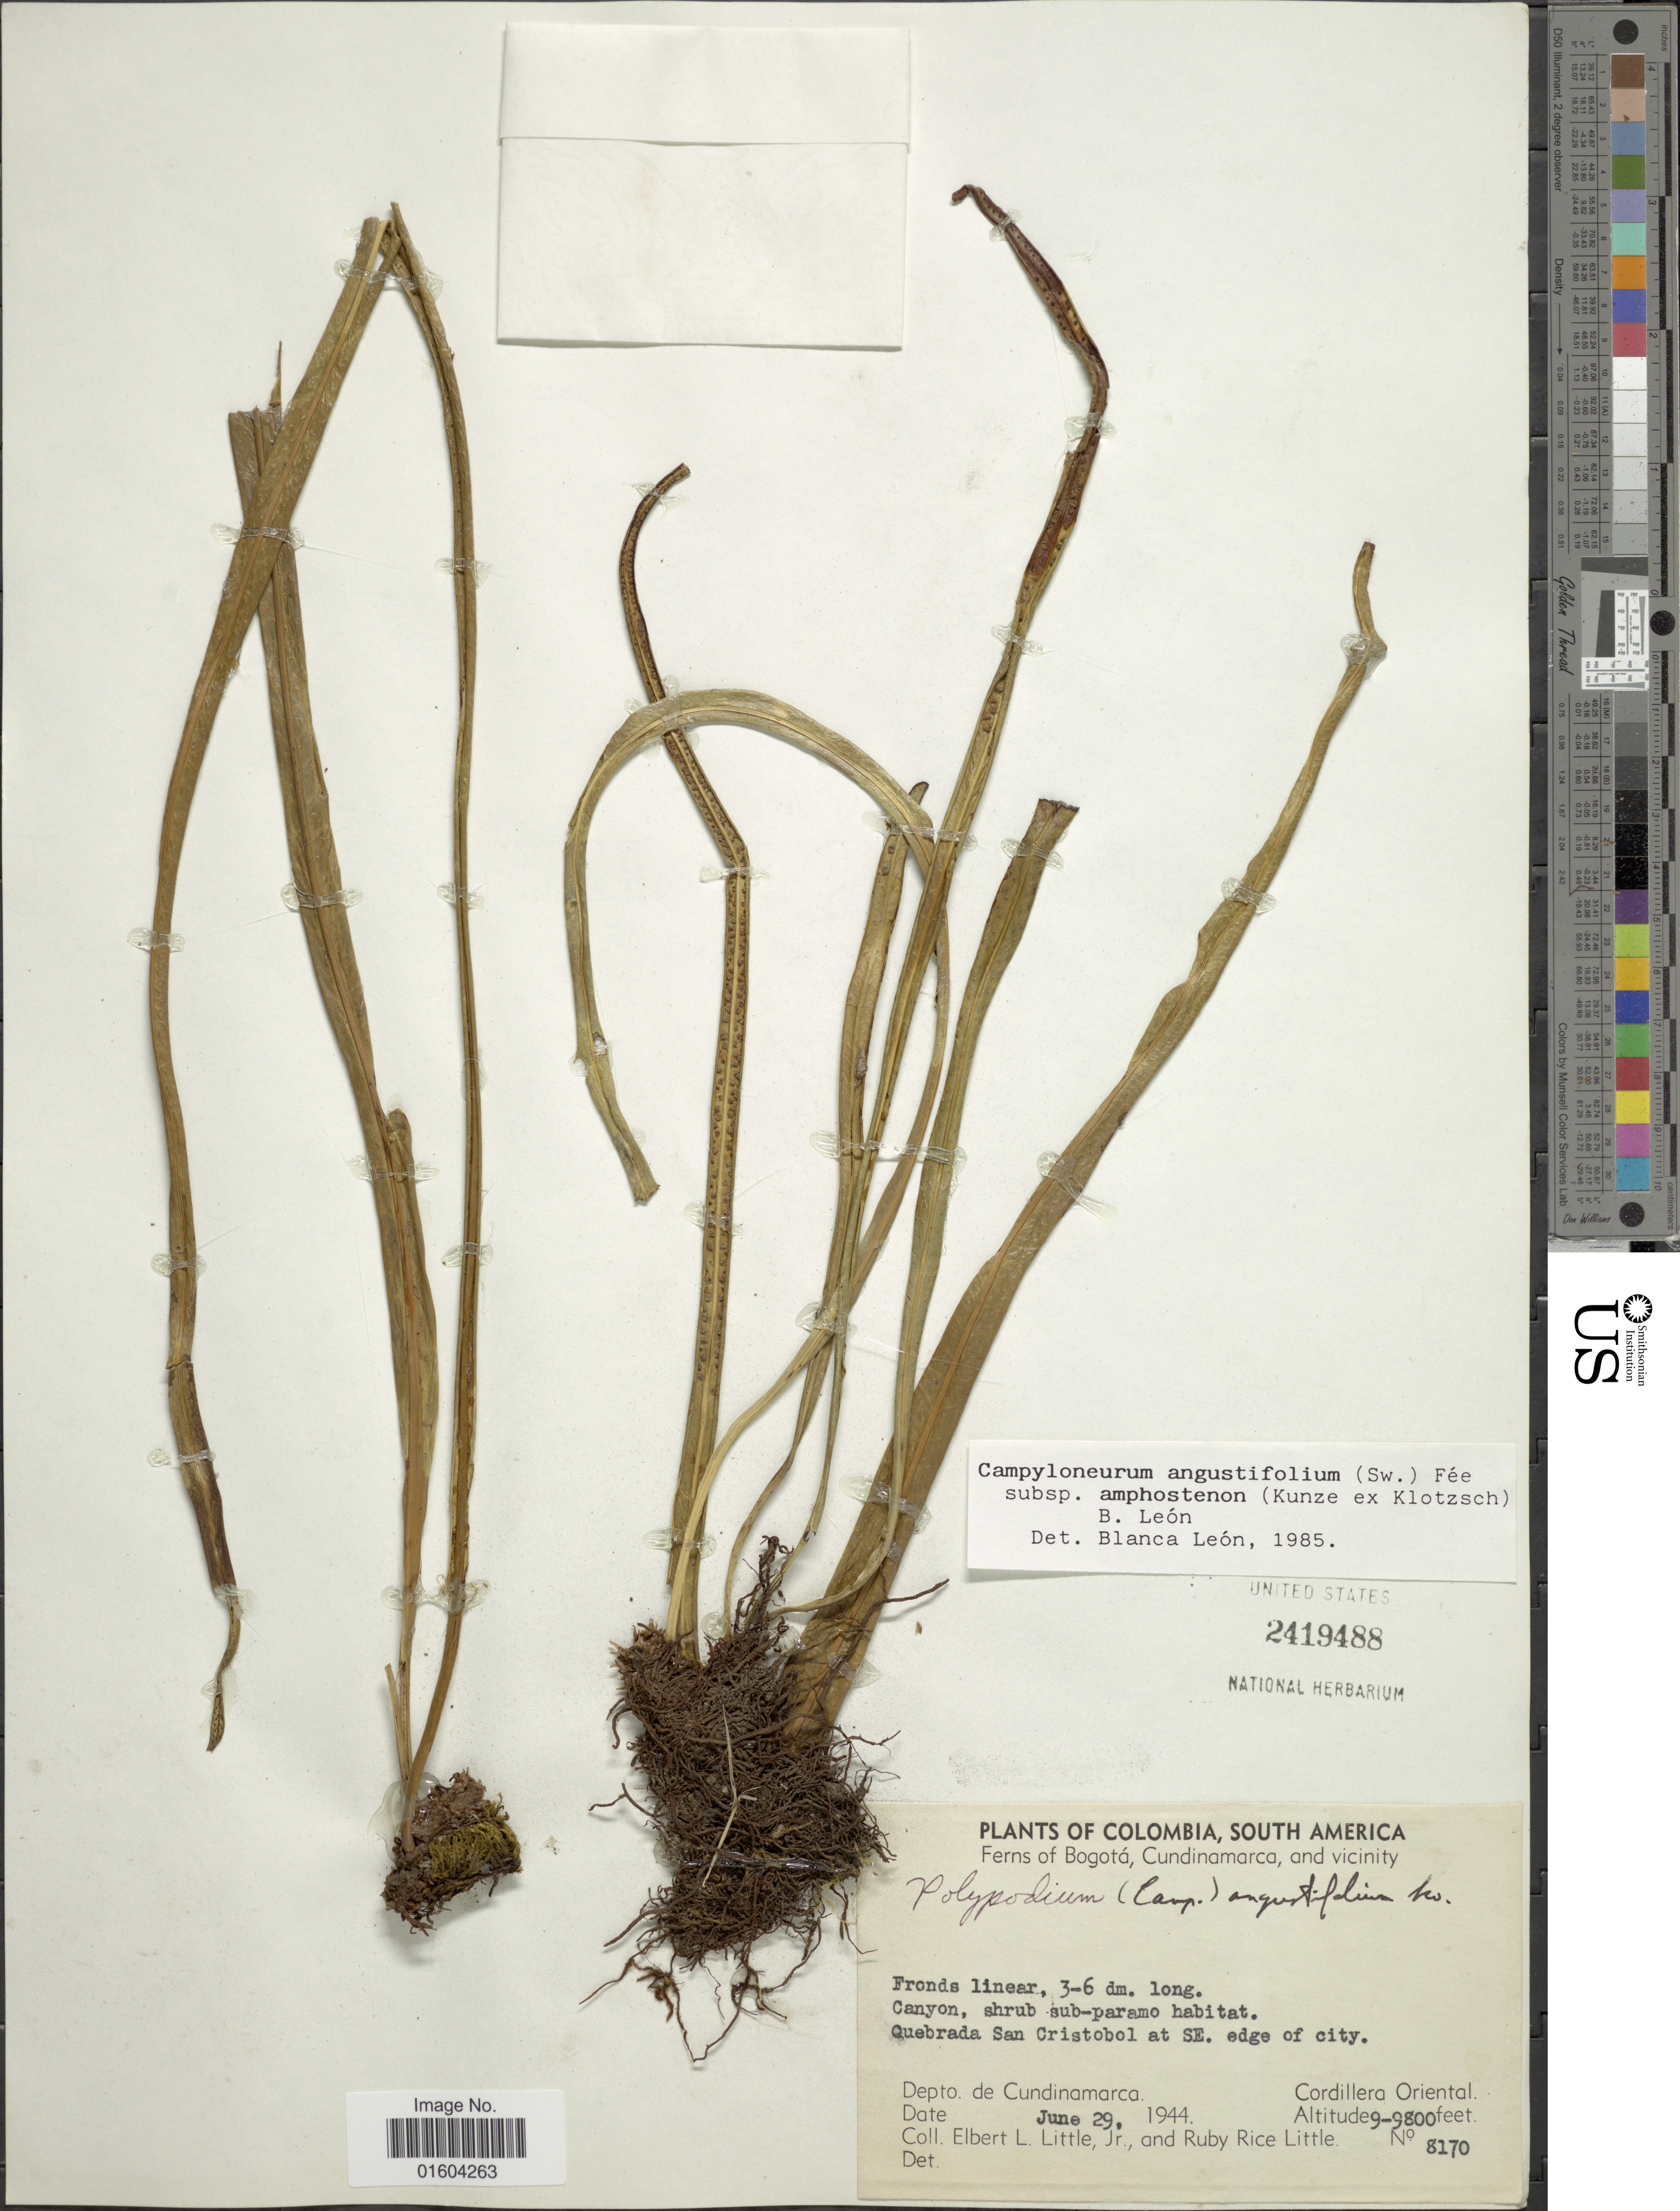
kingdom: Plantae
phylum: Tracheophyta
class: Polypodiopsida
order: Polypodiales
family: Polypodiaceae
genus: Campyloneurum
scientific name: Campyloneurum densifolium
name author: (Hieron.) Lellinger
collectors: E. L. Little & R. R. Little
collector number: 8170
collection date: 1944-06-29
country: Colombia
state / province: Cundinamarca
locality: Colombia, South America. Quebrada San Cristobal at SE. edge of city. Depto. Cundinamarca, Cordillera Oriental.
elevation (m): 2743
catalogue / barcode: US 2419488